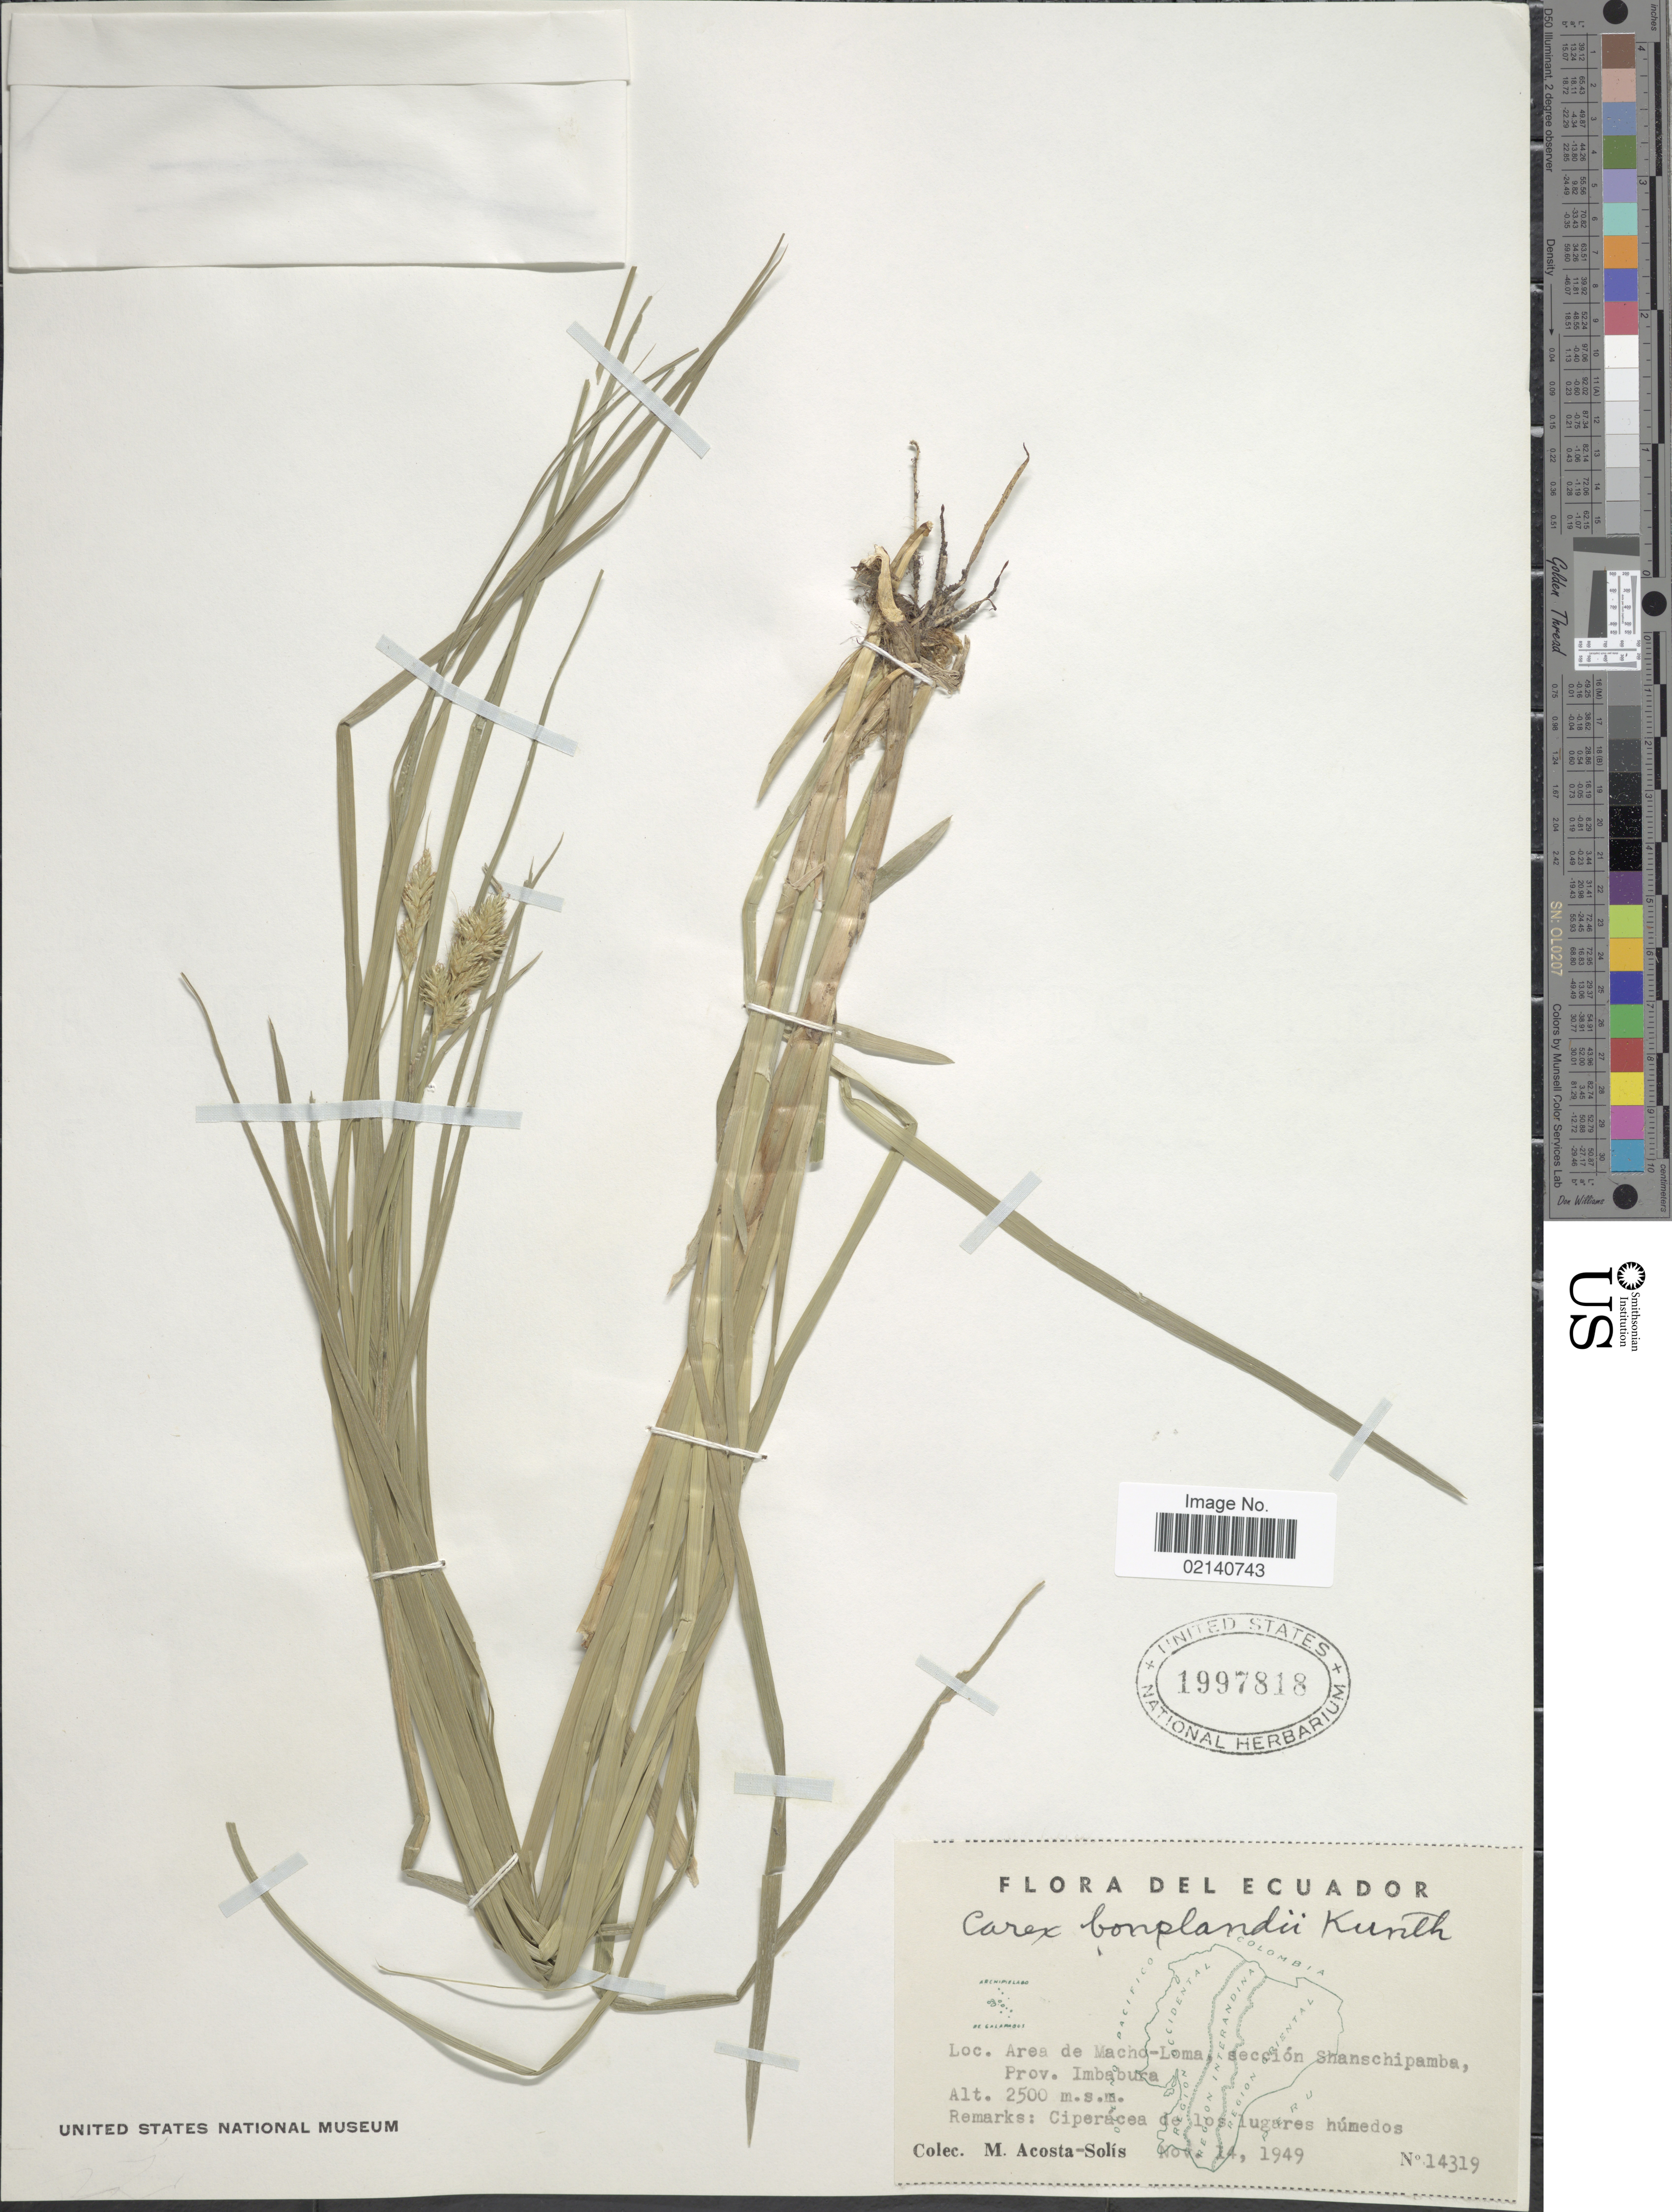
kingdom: Plantae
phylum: Tracheophyta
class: Liliopsida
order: Poales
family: Cyperaceae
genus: Carex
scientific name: Carex bonplandii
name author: Kunth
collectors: M. Acosta Solis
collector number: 14319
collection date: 1949-11-14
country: Ecuador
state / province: Imbabura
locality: Area Macho-Loma, seccion Shanschipamba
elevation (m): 2500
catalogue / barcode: US 1997818